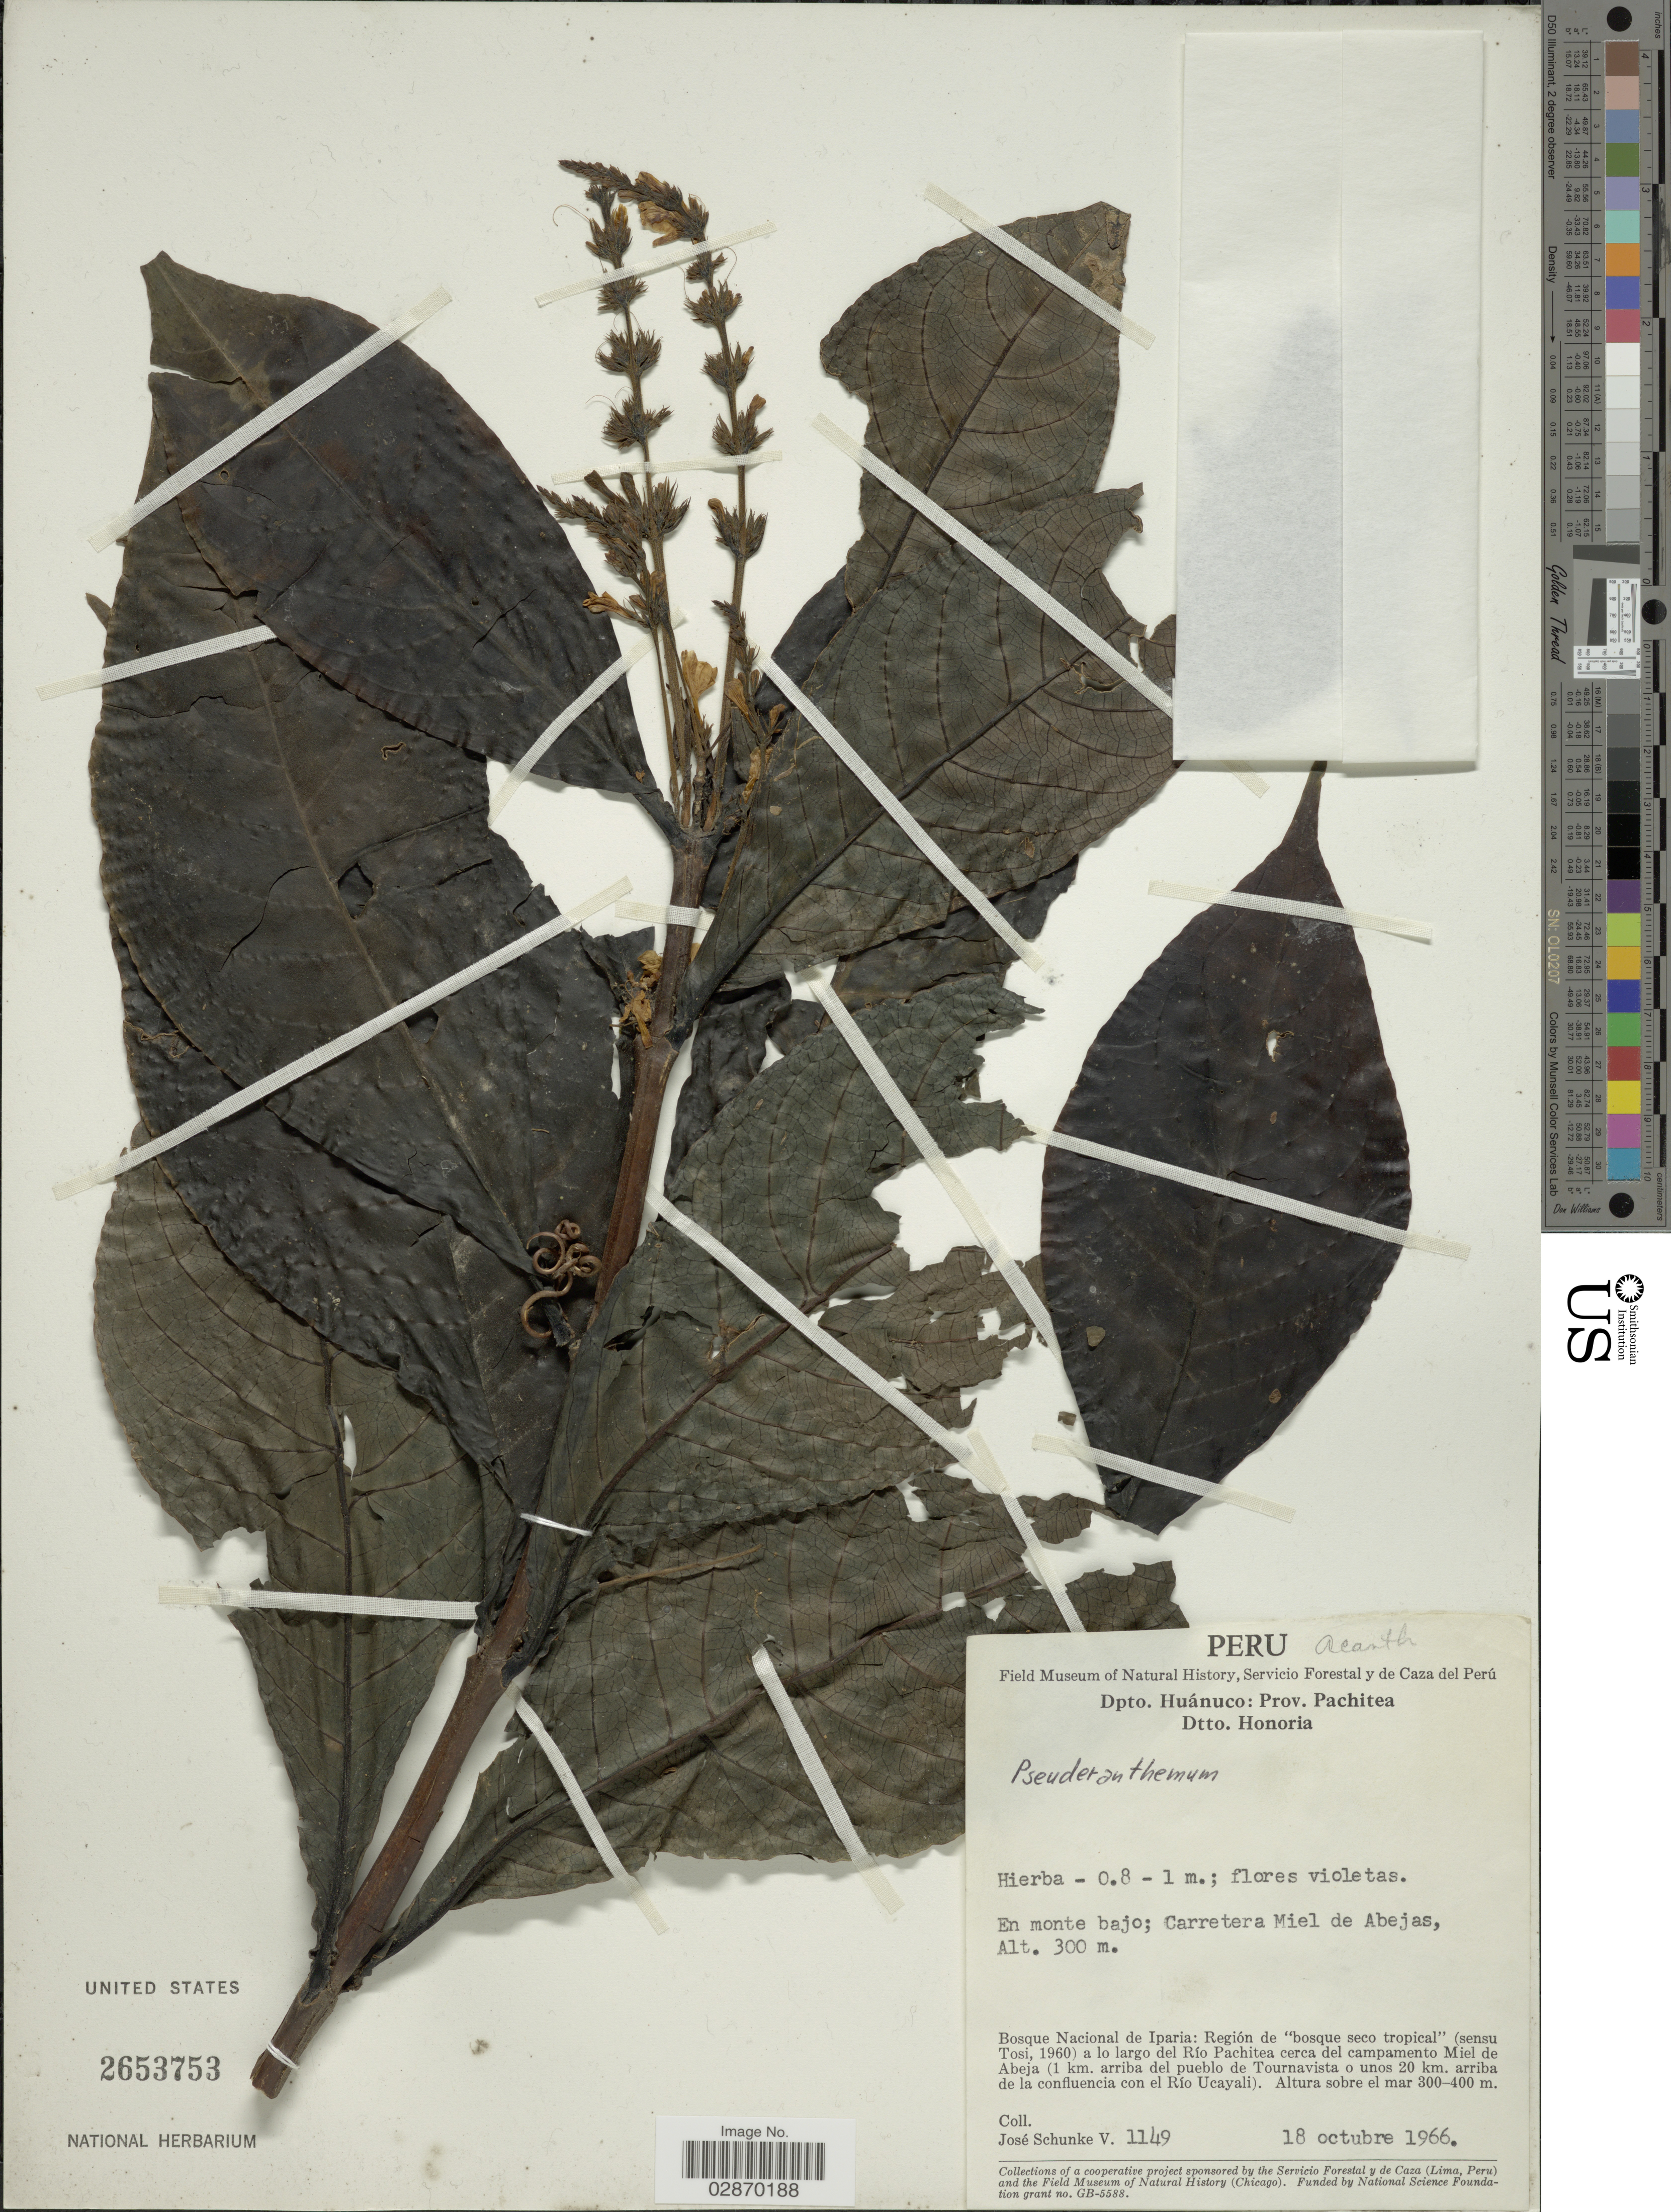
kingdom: Plantae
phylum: Tracheophyta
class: Magnoliopsida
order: Lamiales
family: Acanthaceae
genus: Pseuderanthemum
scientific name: Pseuderanthemum sp.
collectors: J. Schunke Vigo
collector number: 1149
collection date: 1966-10-18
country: Peru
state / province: Huánuco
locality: Dpto. Huánuco: Prov. Pachitea. Dtto. Honoria. En monte bajo; Carretera Miel de Abejas. Bosque Nacional de Iparia: Región de "bosque seco tropical" (sensu Tosi, 1960) a lo largo del Río Pachitea cerca del campamento Miel de Abeja (1 km. arriba del pueblo de Tournavista o unos 20 km. arriba de la confluencia con el Río Ucayali).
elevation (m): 300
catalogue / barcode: US 2653753